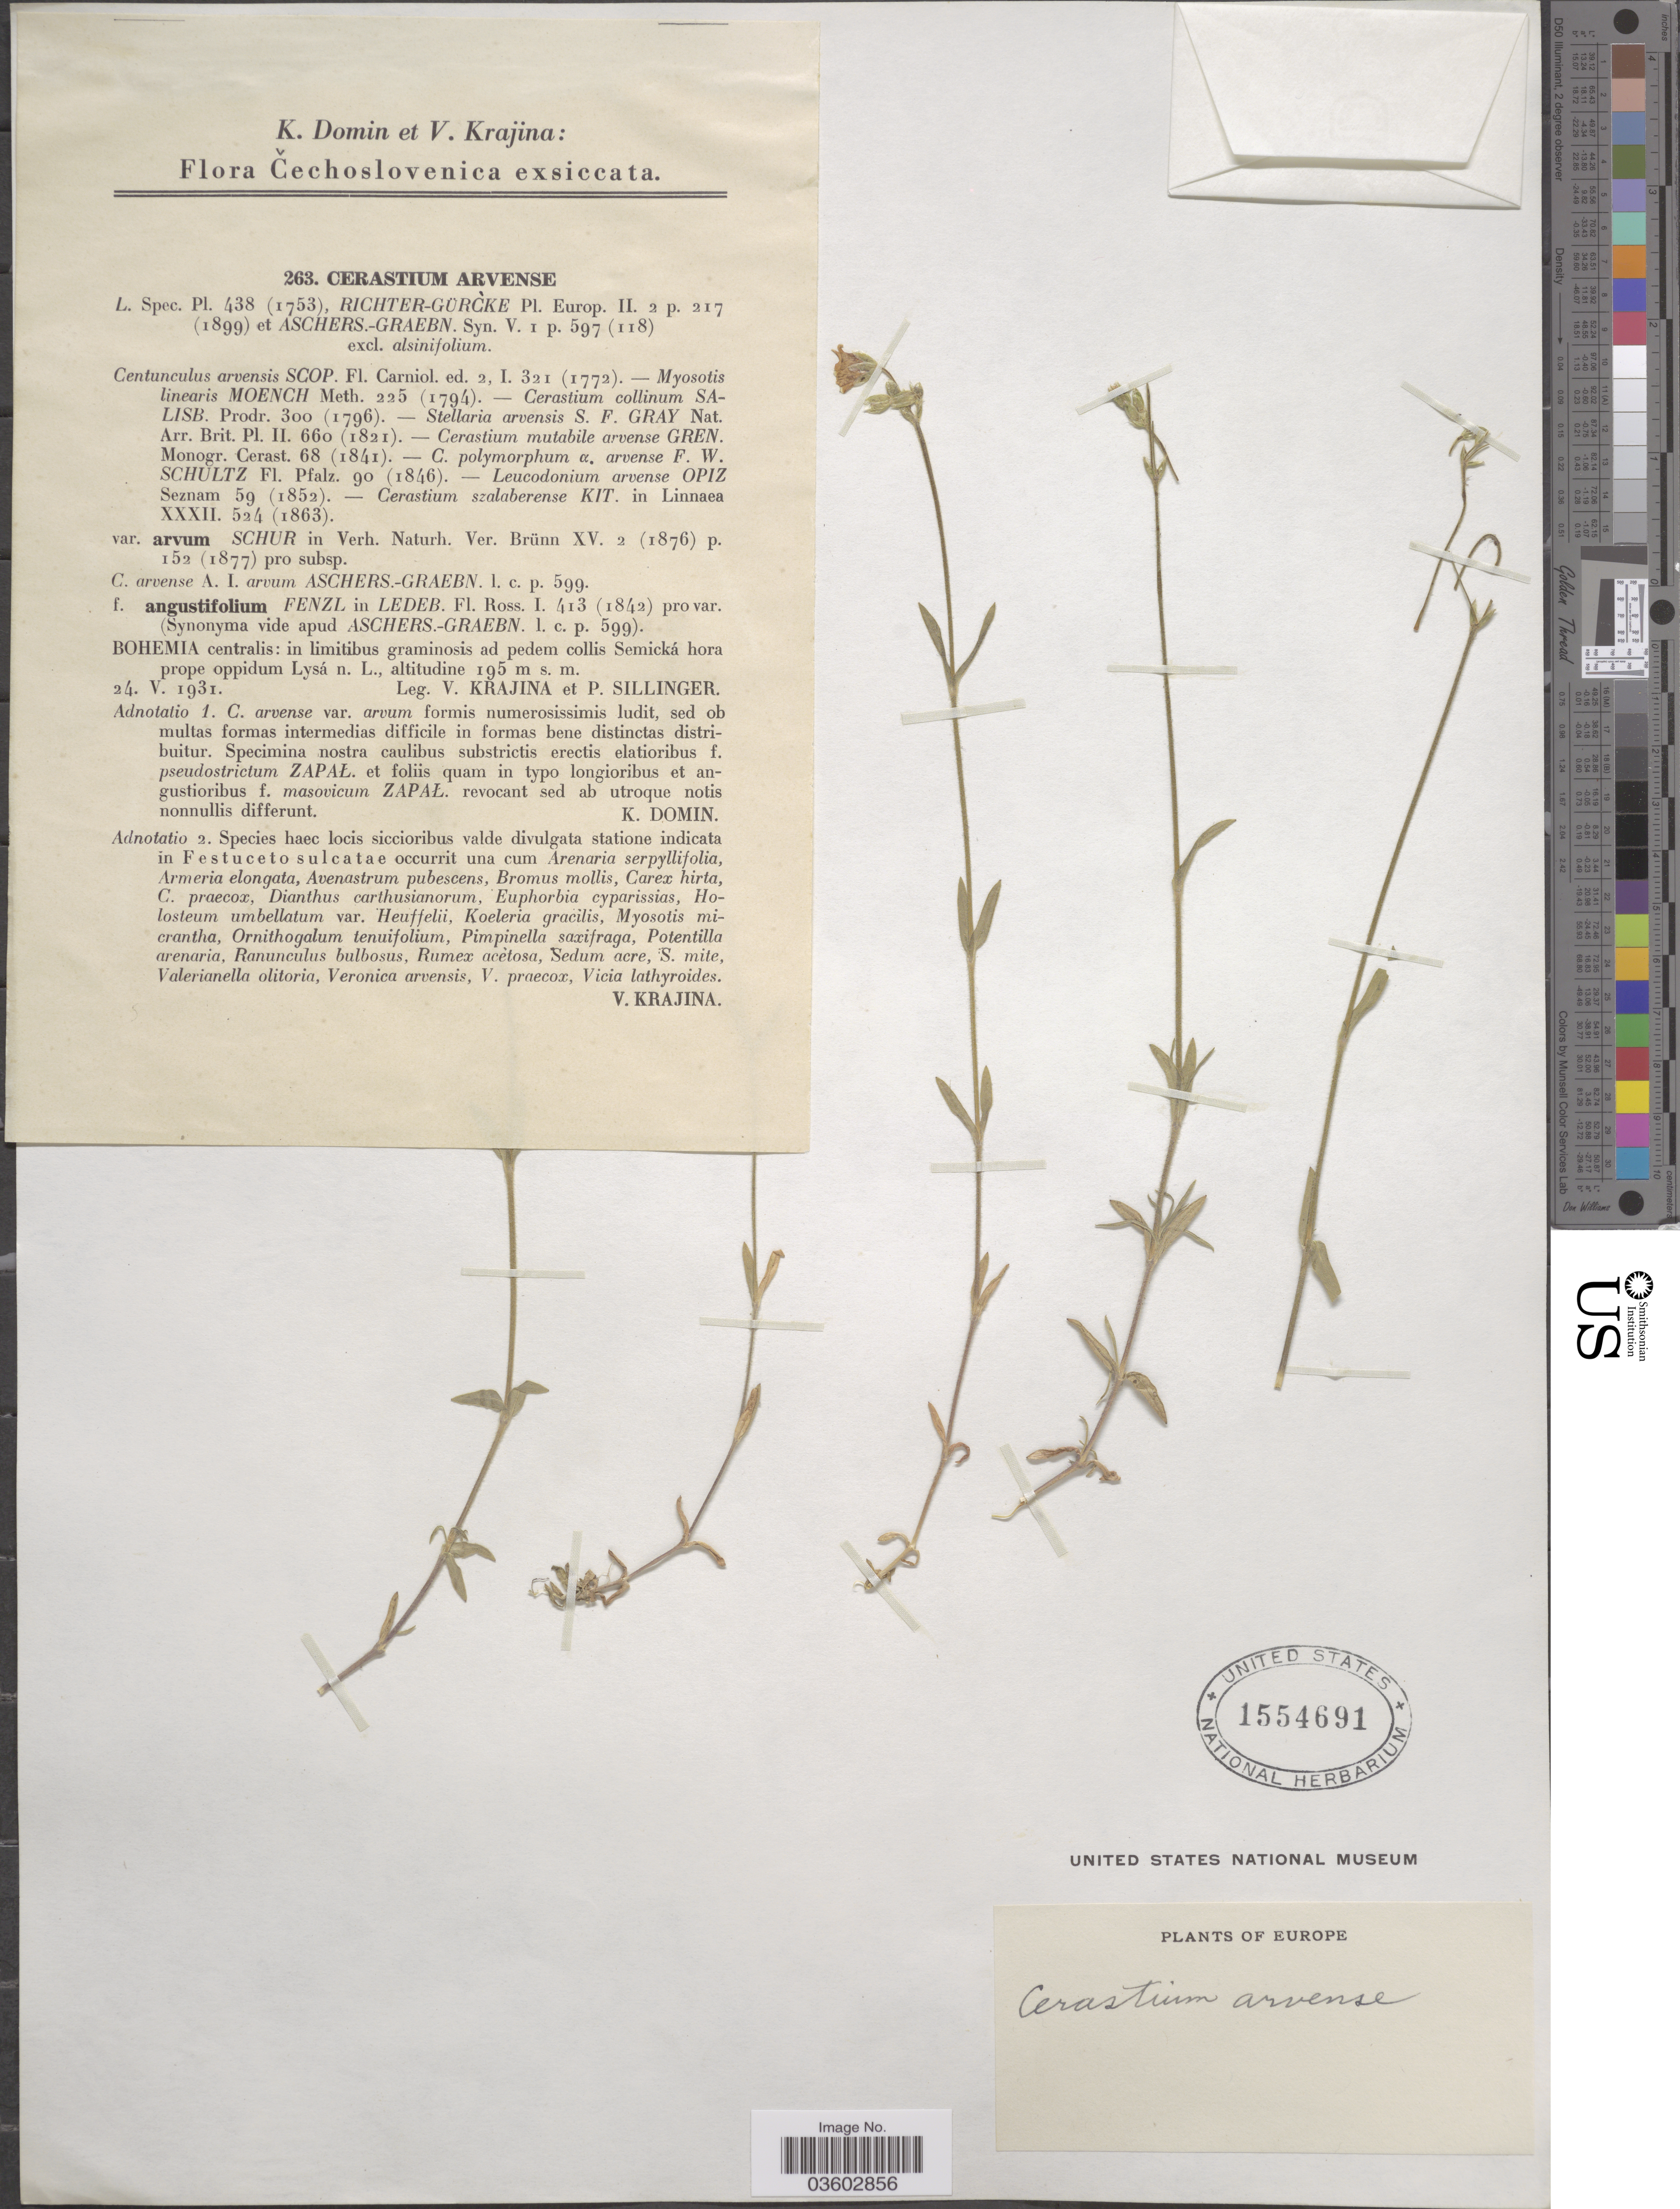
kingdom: Plantae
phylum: Tracheophyta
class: Magnoliopsida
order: Caryophyllales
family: Caryophyllaceae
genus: Cerastium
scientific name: Cerastium arvense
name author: L.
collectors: V. Krajina & P. Sillinger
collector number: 263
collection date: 1931-05-24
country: Czechia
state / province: Central Bohemian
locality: Čechoslovenica. Bohemia centralis; in limitibus graminosis ad pedem collis Semická hora prope oppidum Lysá n. L.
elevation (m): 195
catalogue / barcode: US 1554691